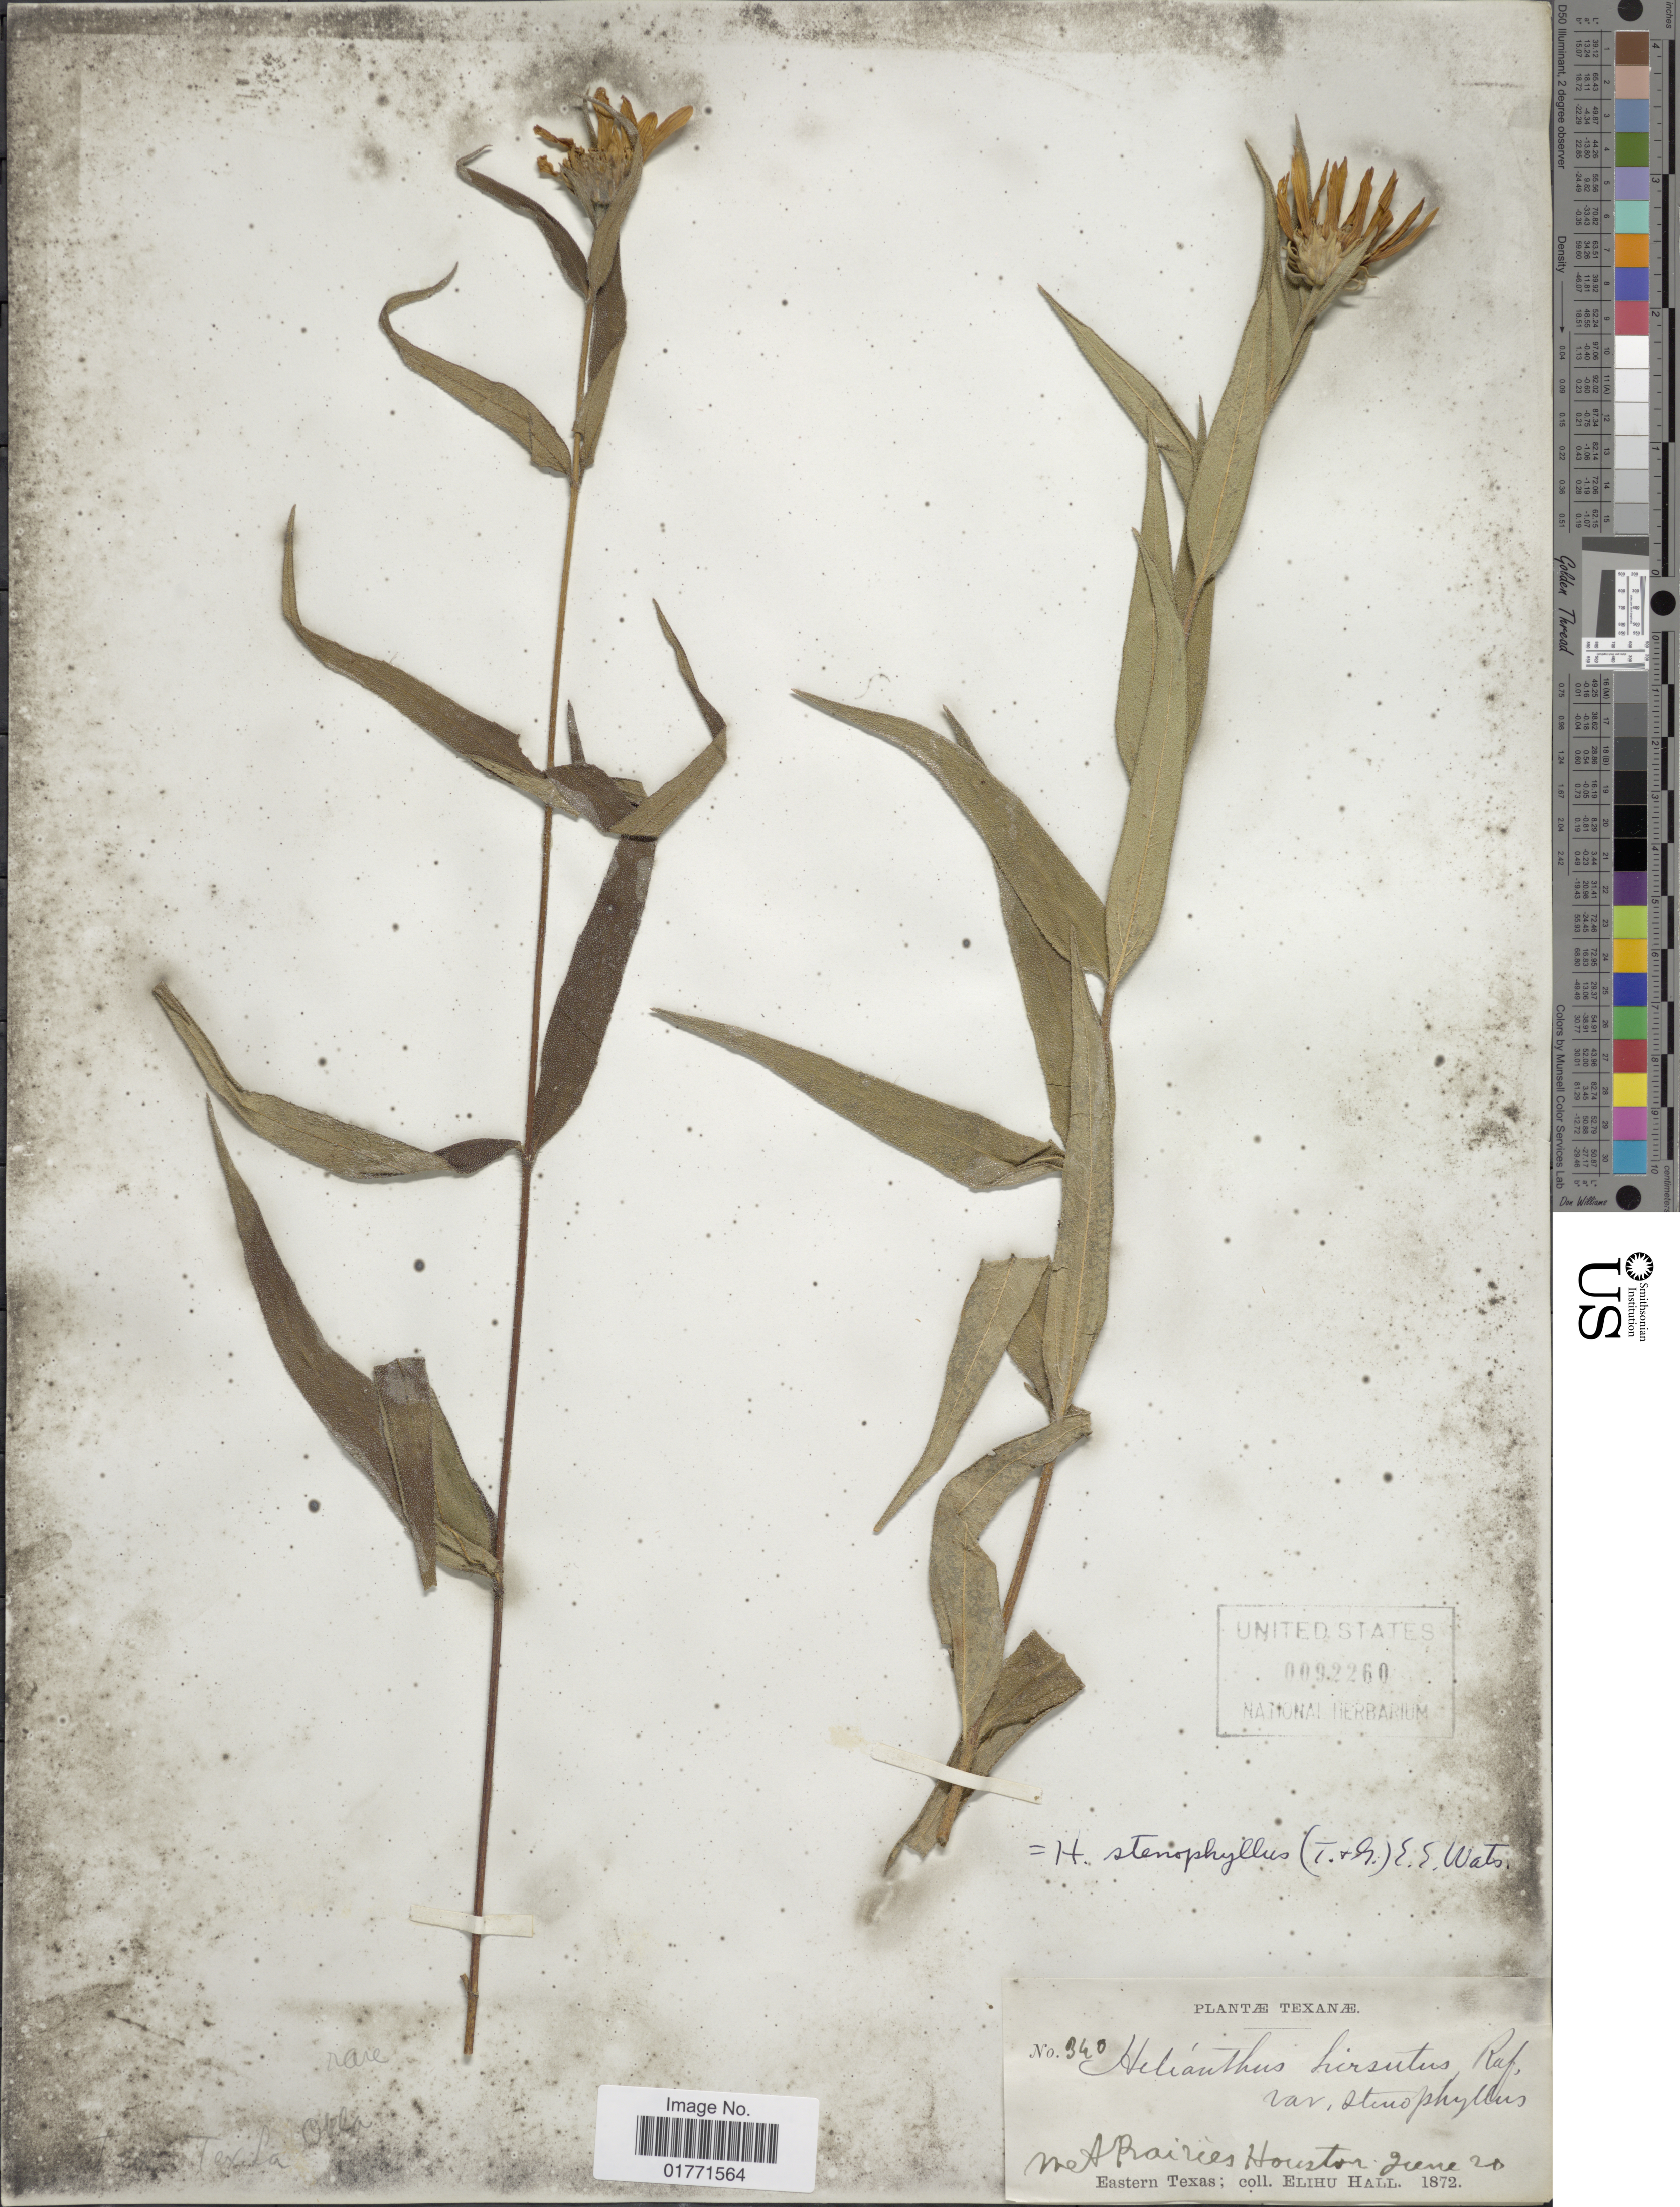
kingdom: Plantae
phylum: Tracheophyta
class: Magnoliopsida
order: Asterales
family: Asteraceae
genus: Helianthus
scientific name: Helianthus stenophyllus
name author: (Torr. & A. Gray) E. Watson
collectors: E. Hall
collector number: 340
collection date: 1872-06-20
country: United States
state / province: Texas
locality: Wet prairies Houston. Eatern Texas,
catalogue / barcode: US 2292260